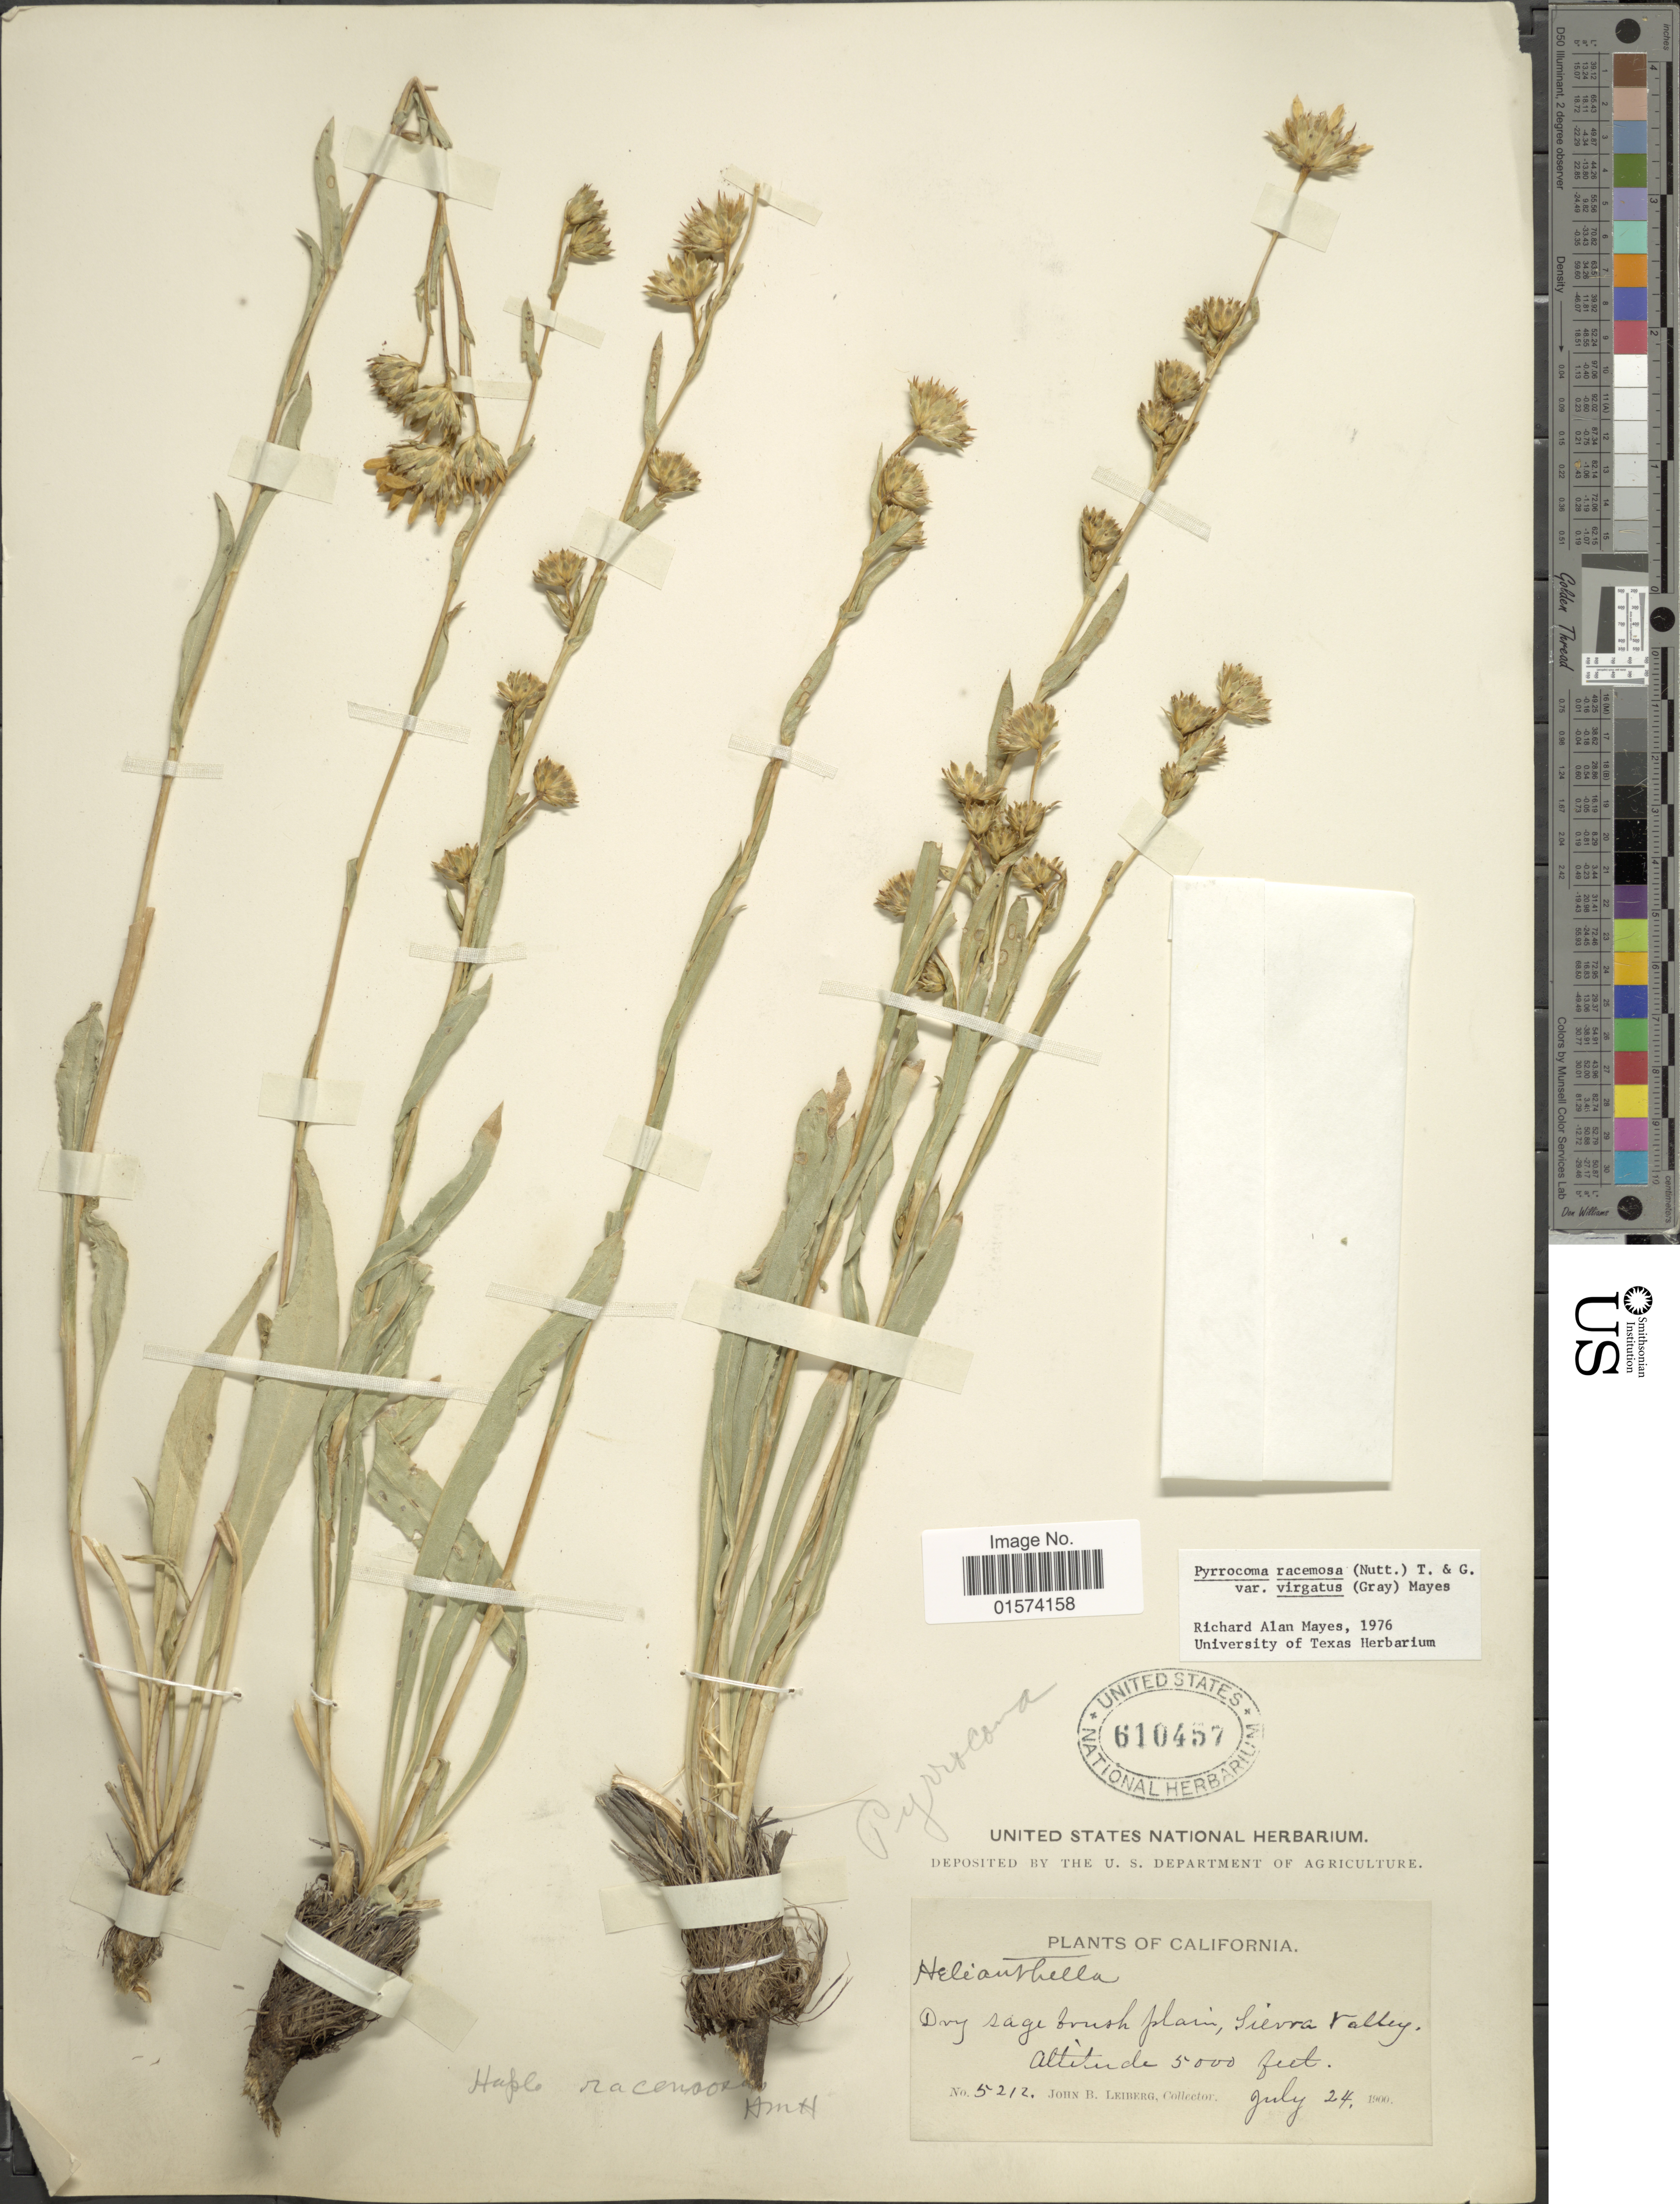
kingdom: Plantae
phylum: Tracheophyta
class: Magnoliopsida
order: Asterales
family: Asteraceae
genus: Pyrrocoma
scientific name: Pyrrocoma racemosa var. virgata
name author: Mayes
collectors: J. B. Leiberg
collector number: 5212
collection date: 1900-07-24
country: United States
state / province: California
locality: Dry sage brush plain, Sierra Valley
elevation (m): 1524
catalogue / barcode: US 610457